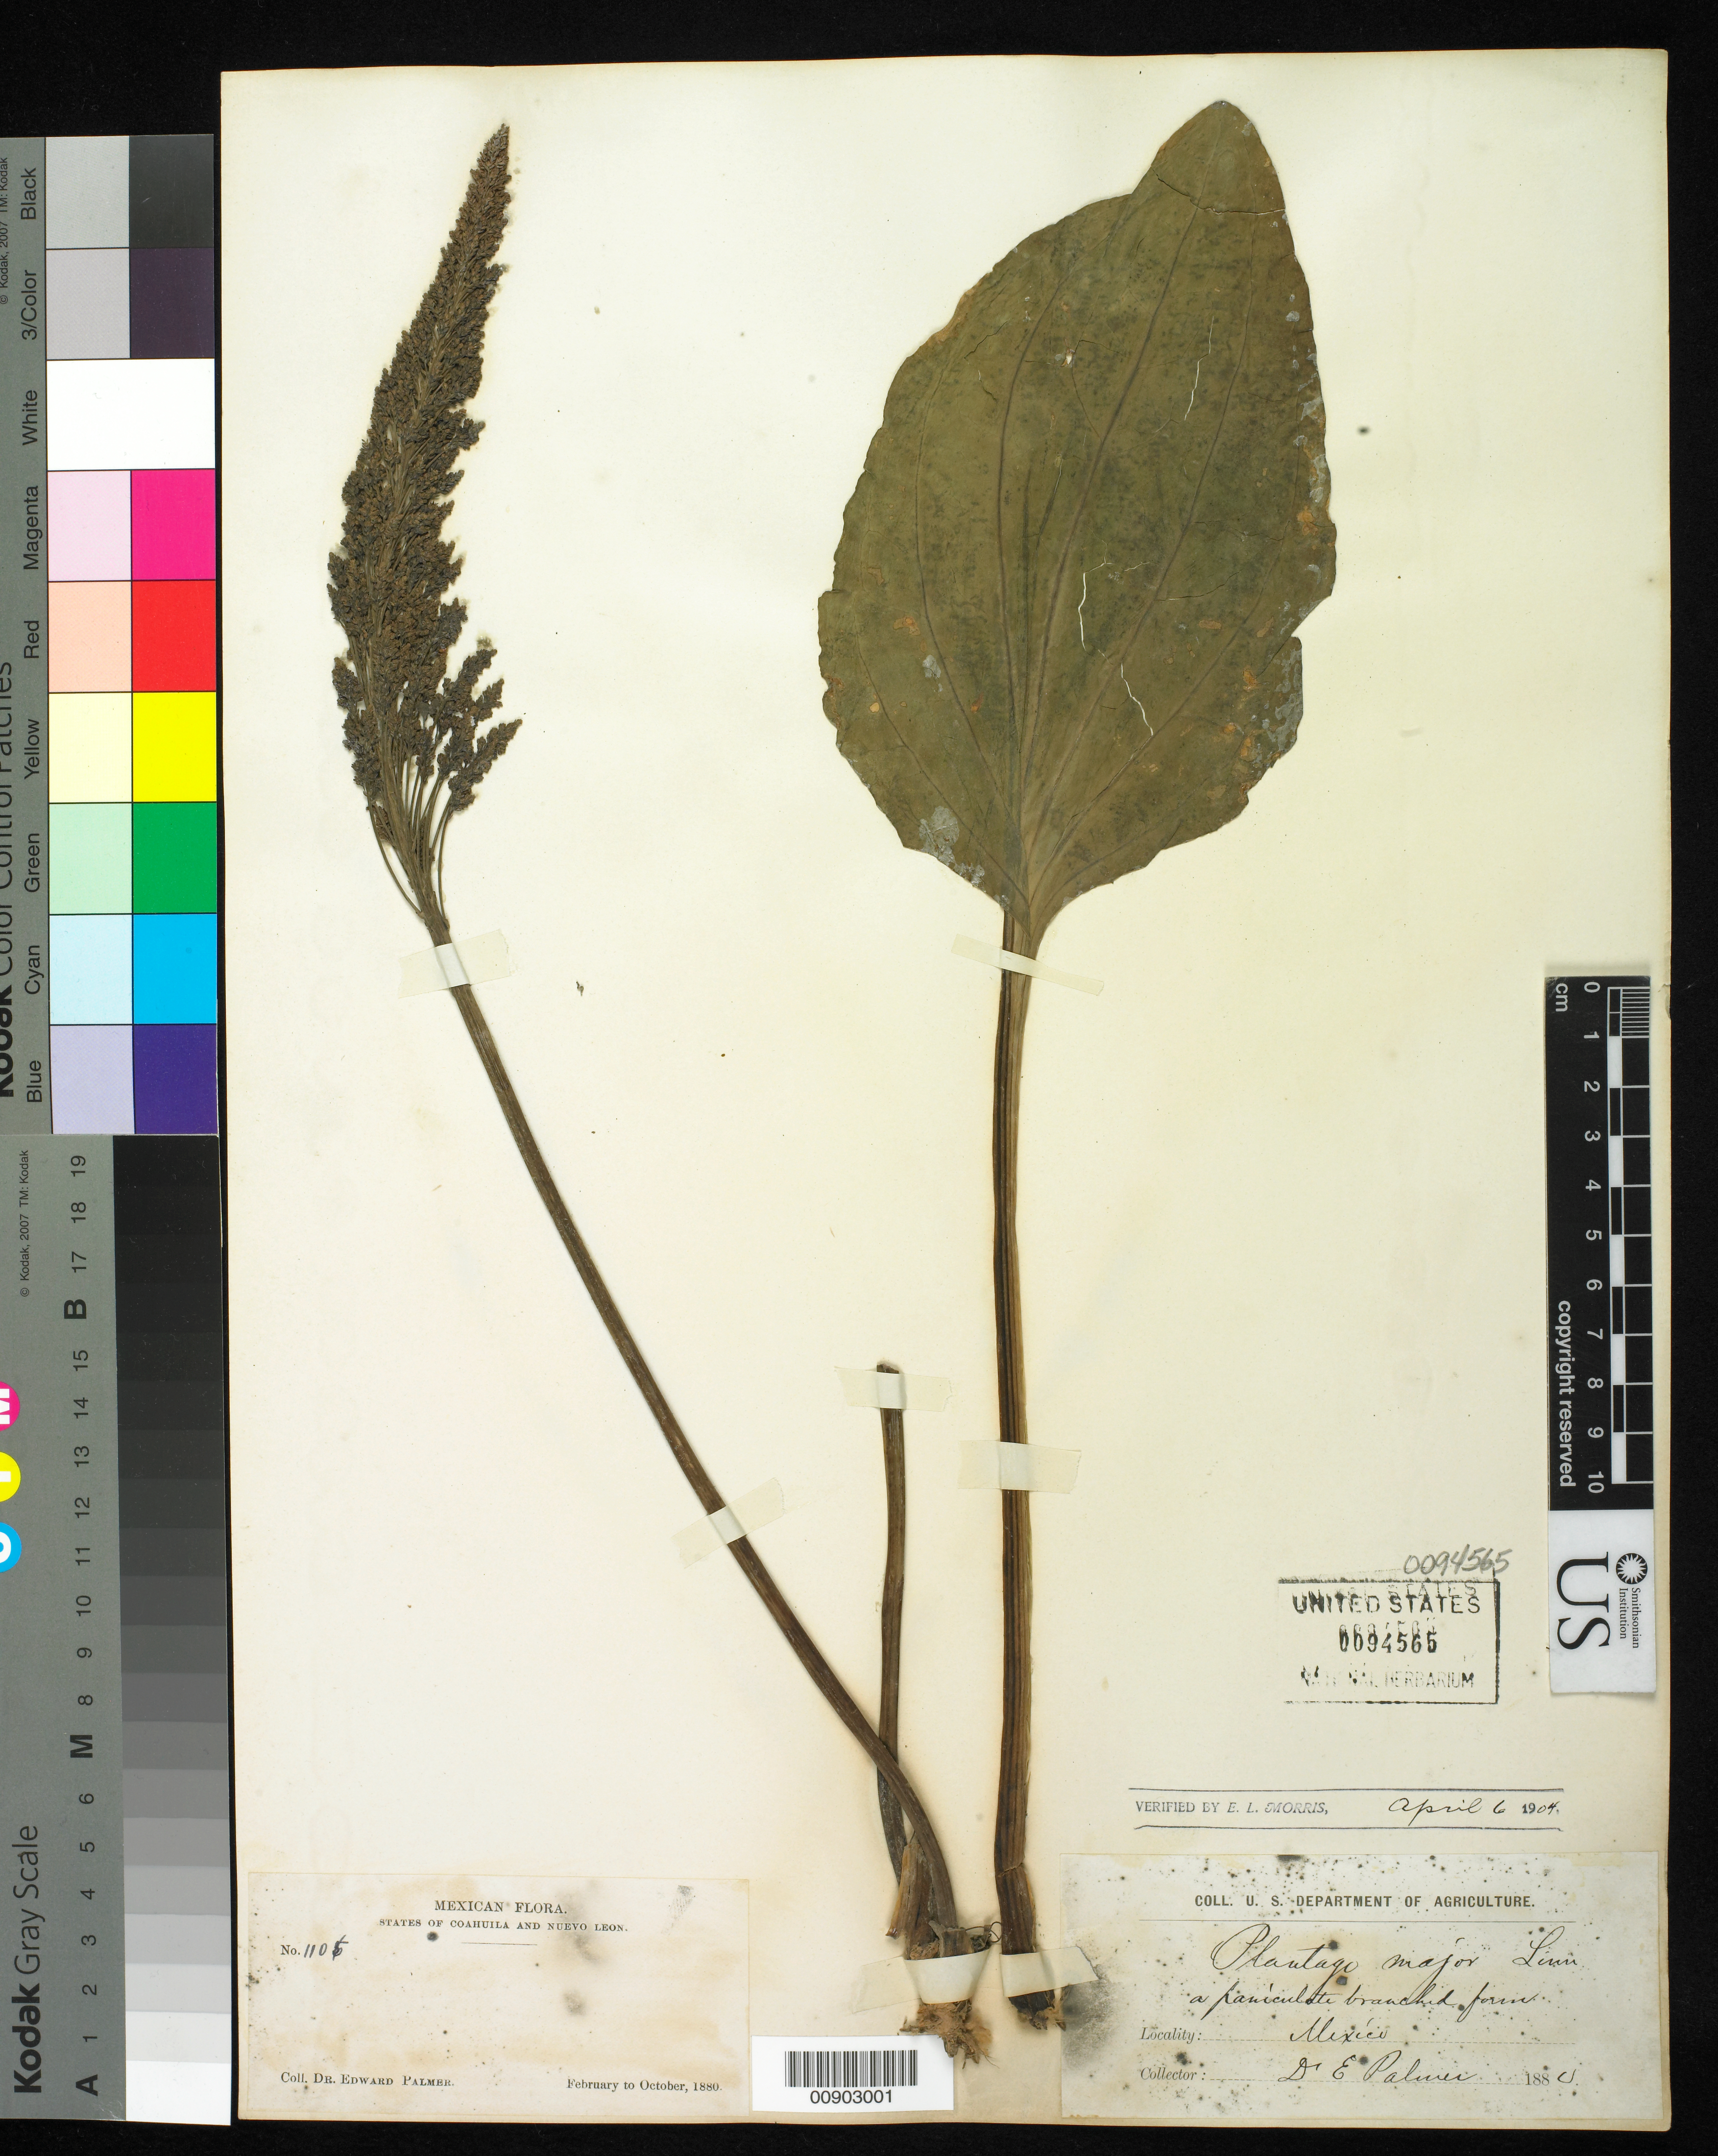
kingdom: Plantae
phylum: Tracheophyta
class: Magnoliopsida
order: Lamiales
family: Plantaginaceae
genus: Plantago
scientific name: Plantago major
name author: L.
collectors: E. Palmer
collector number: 1106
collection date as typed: Feb 1880 to -- Oct 1880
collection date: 1880-02/1880-10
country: Mexico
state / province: Coahuila / Nuevo León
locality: States of Coahuila and Nuevo León.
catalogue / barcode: US 94565